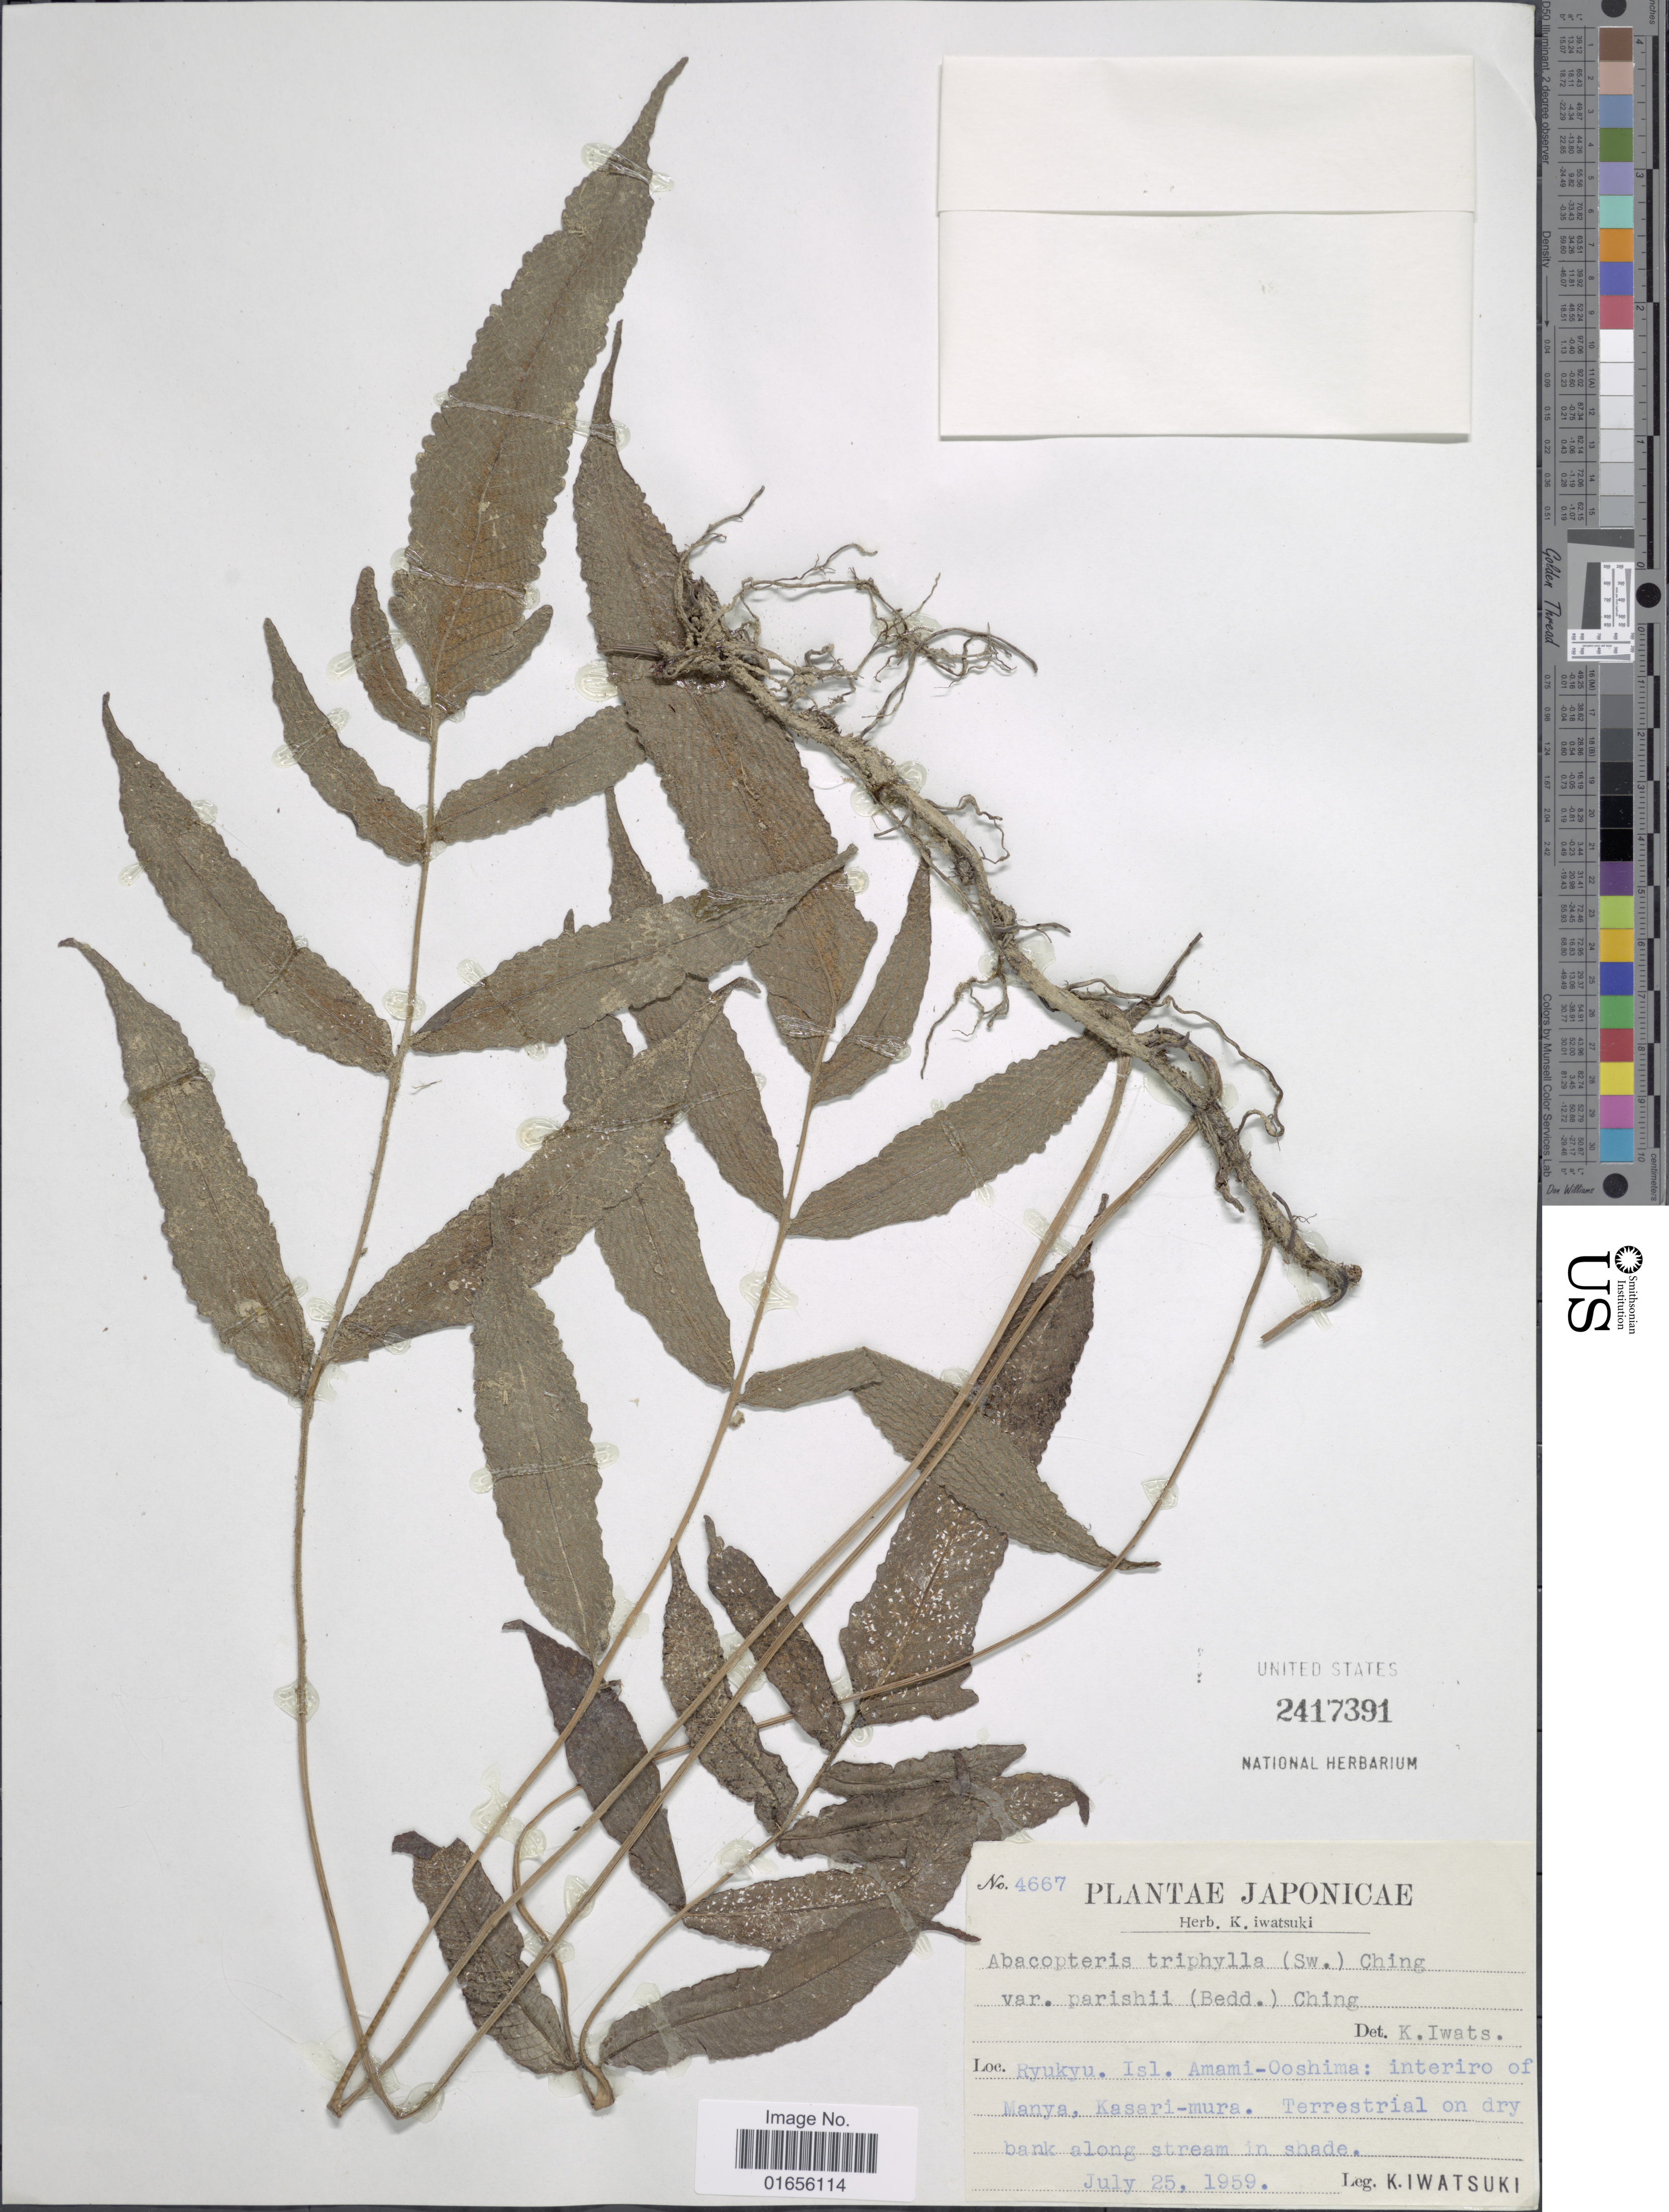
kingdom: Plantae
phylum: Tracheophyta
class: Polypodiopsida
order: Polypodiales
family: Thelypteridaceae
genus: Pronephrium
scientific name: Pronephrium triphyllum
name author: (Sw.) Holttum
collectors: K. Iwatsuki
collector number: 4667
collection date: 1959-07-25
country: Japan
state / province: Okinawa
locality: Ryukyu. Isl. Amami - Ooshima: interior of Manya, Kasari-mura. Terrestrial on dry bank along stream in shade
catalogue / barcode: US 2417391